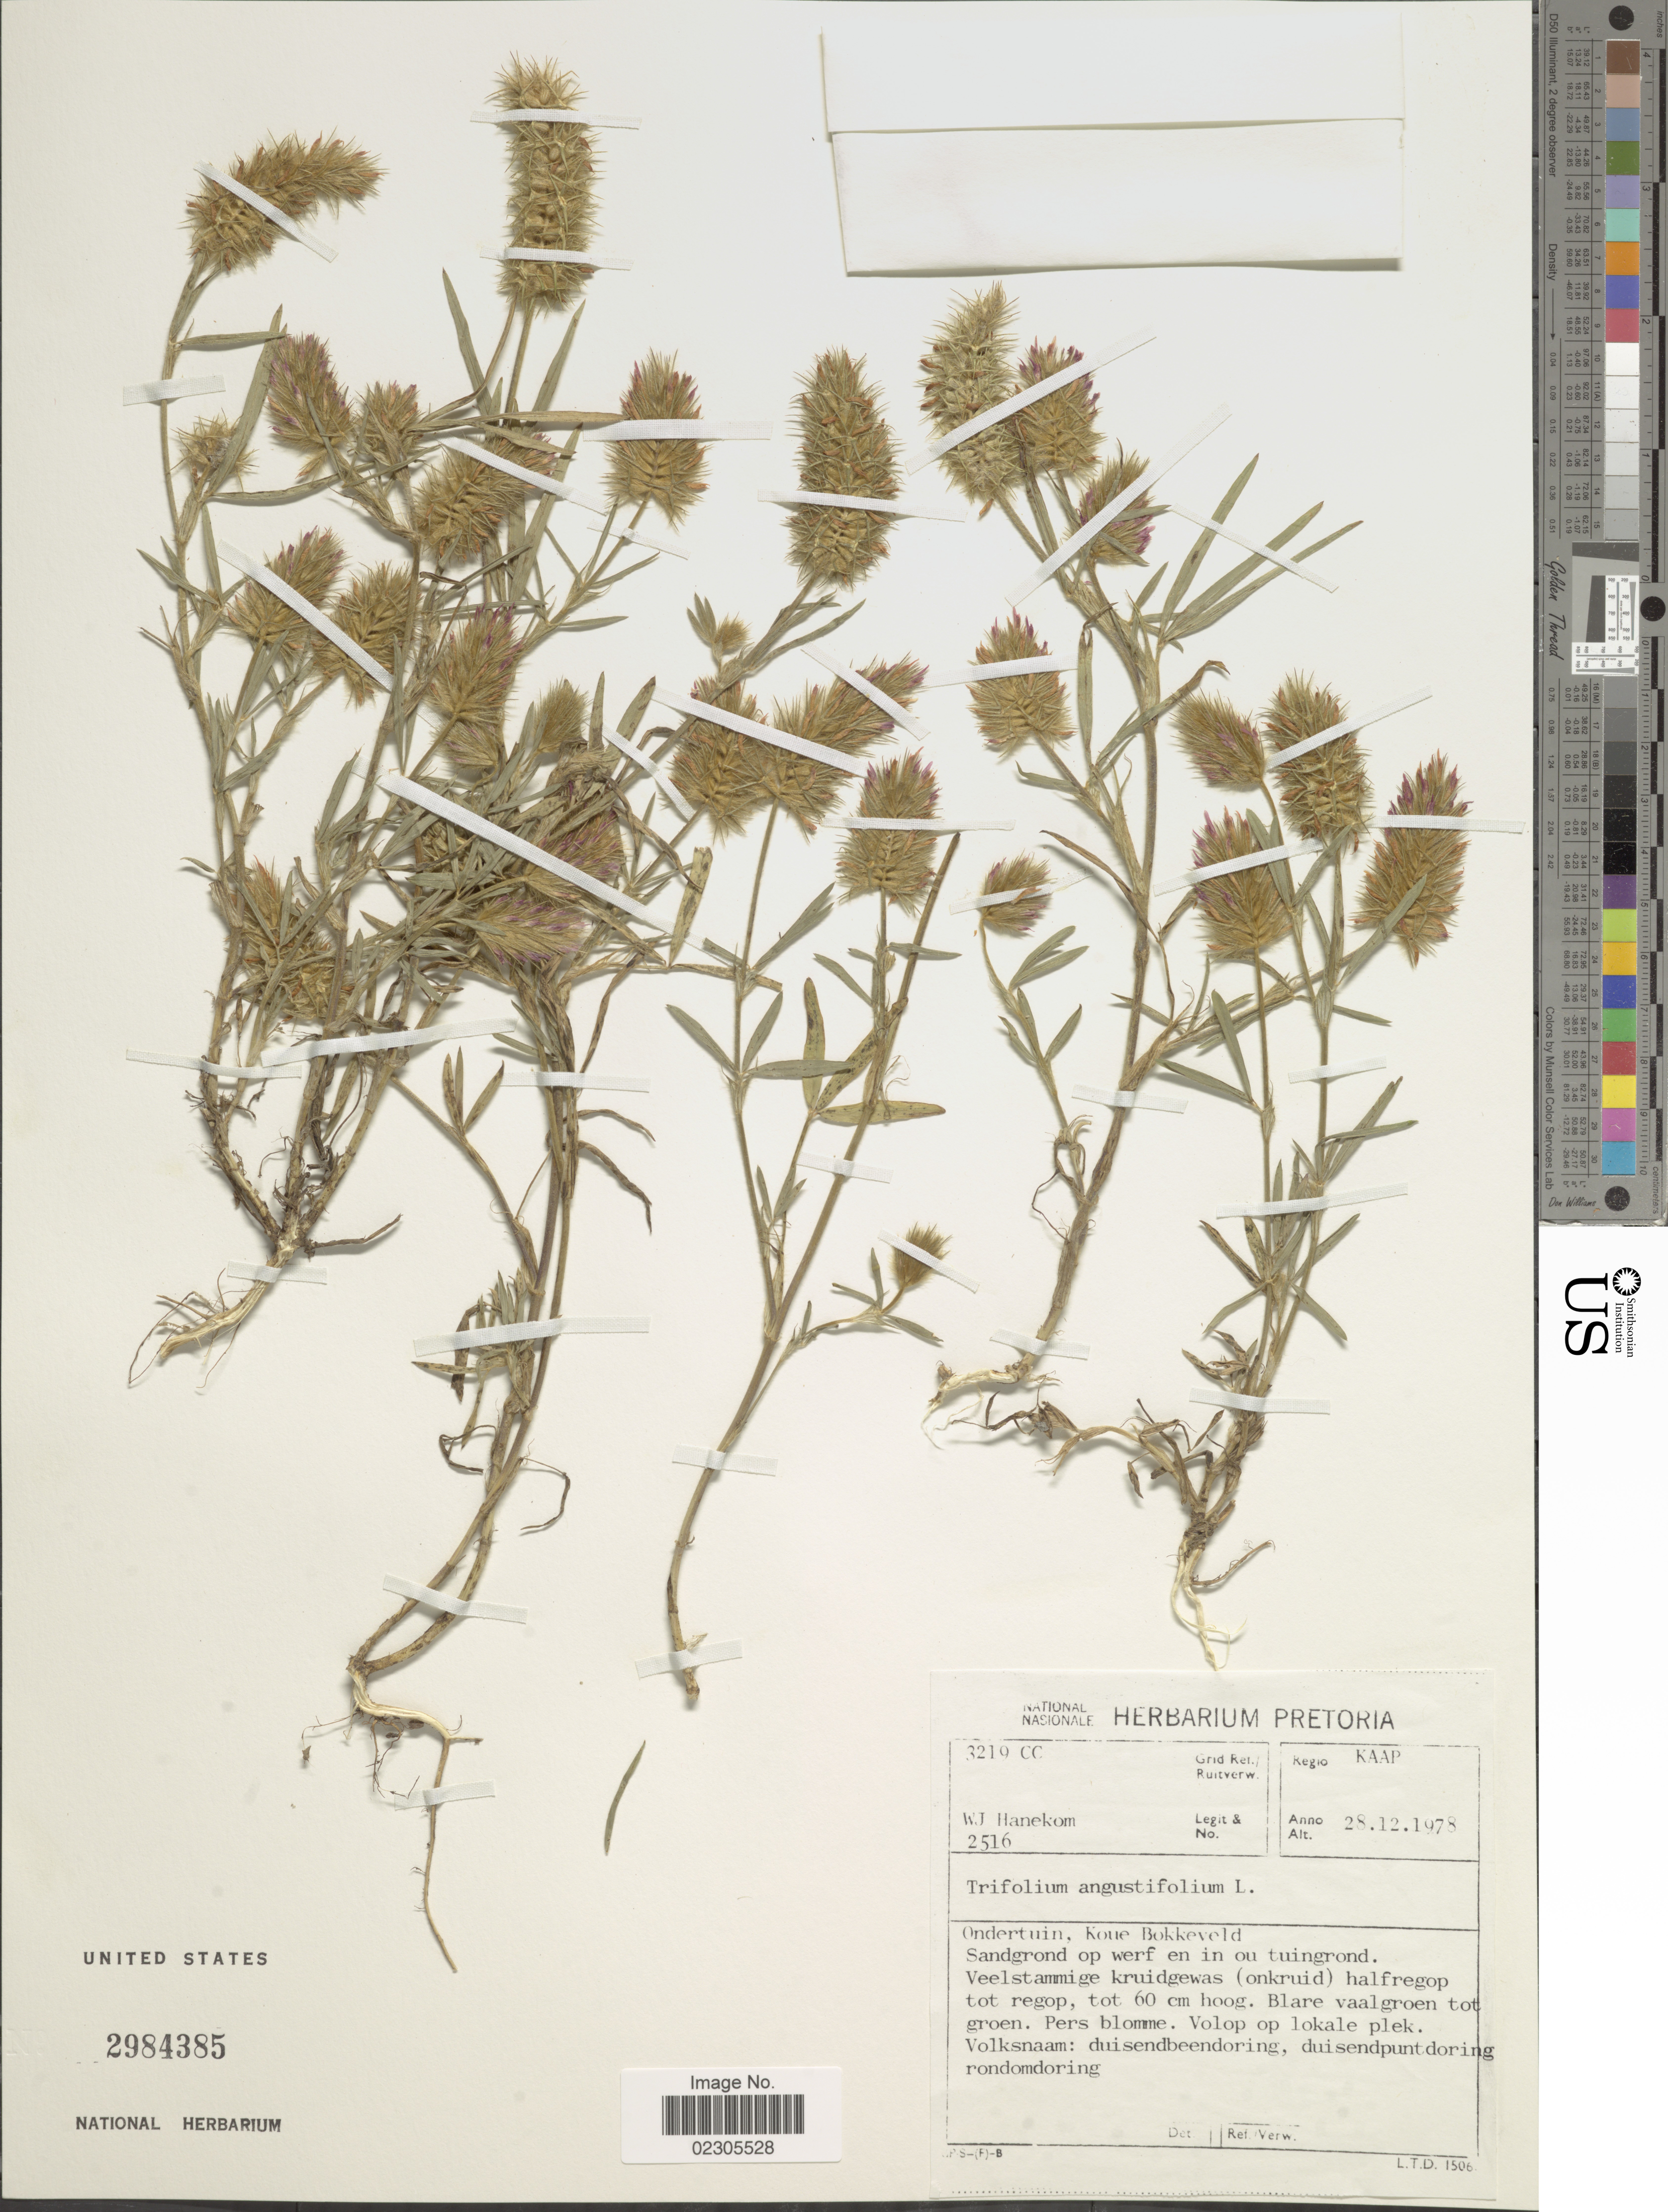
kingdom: Plantae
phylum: Tracheophyta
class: Magnoliopsida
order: Fabales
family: Fabaceae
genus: Trifolium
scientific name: Trifolium angustifolium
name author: L.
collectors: W. Hanekom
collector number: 2516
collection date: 1978-12-28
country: South Africa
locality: Regio Kaap, Ondertuin, Koue Bokkeveld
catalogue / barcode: US 2984385